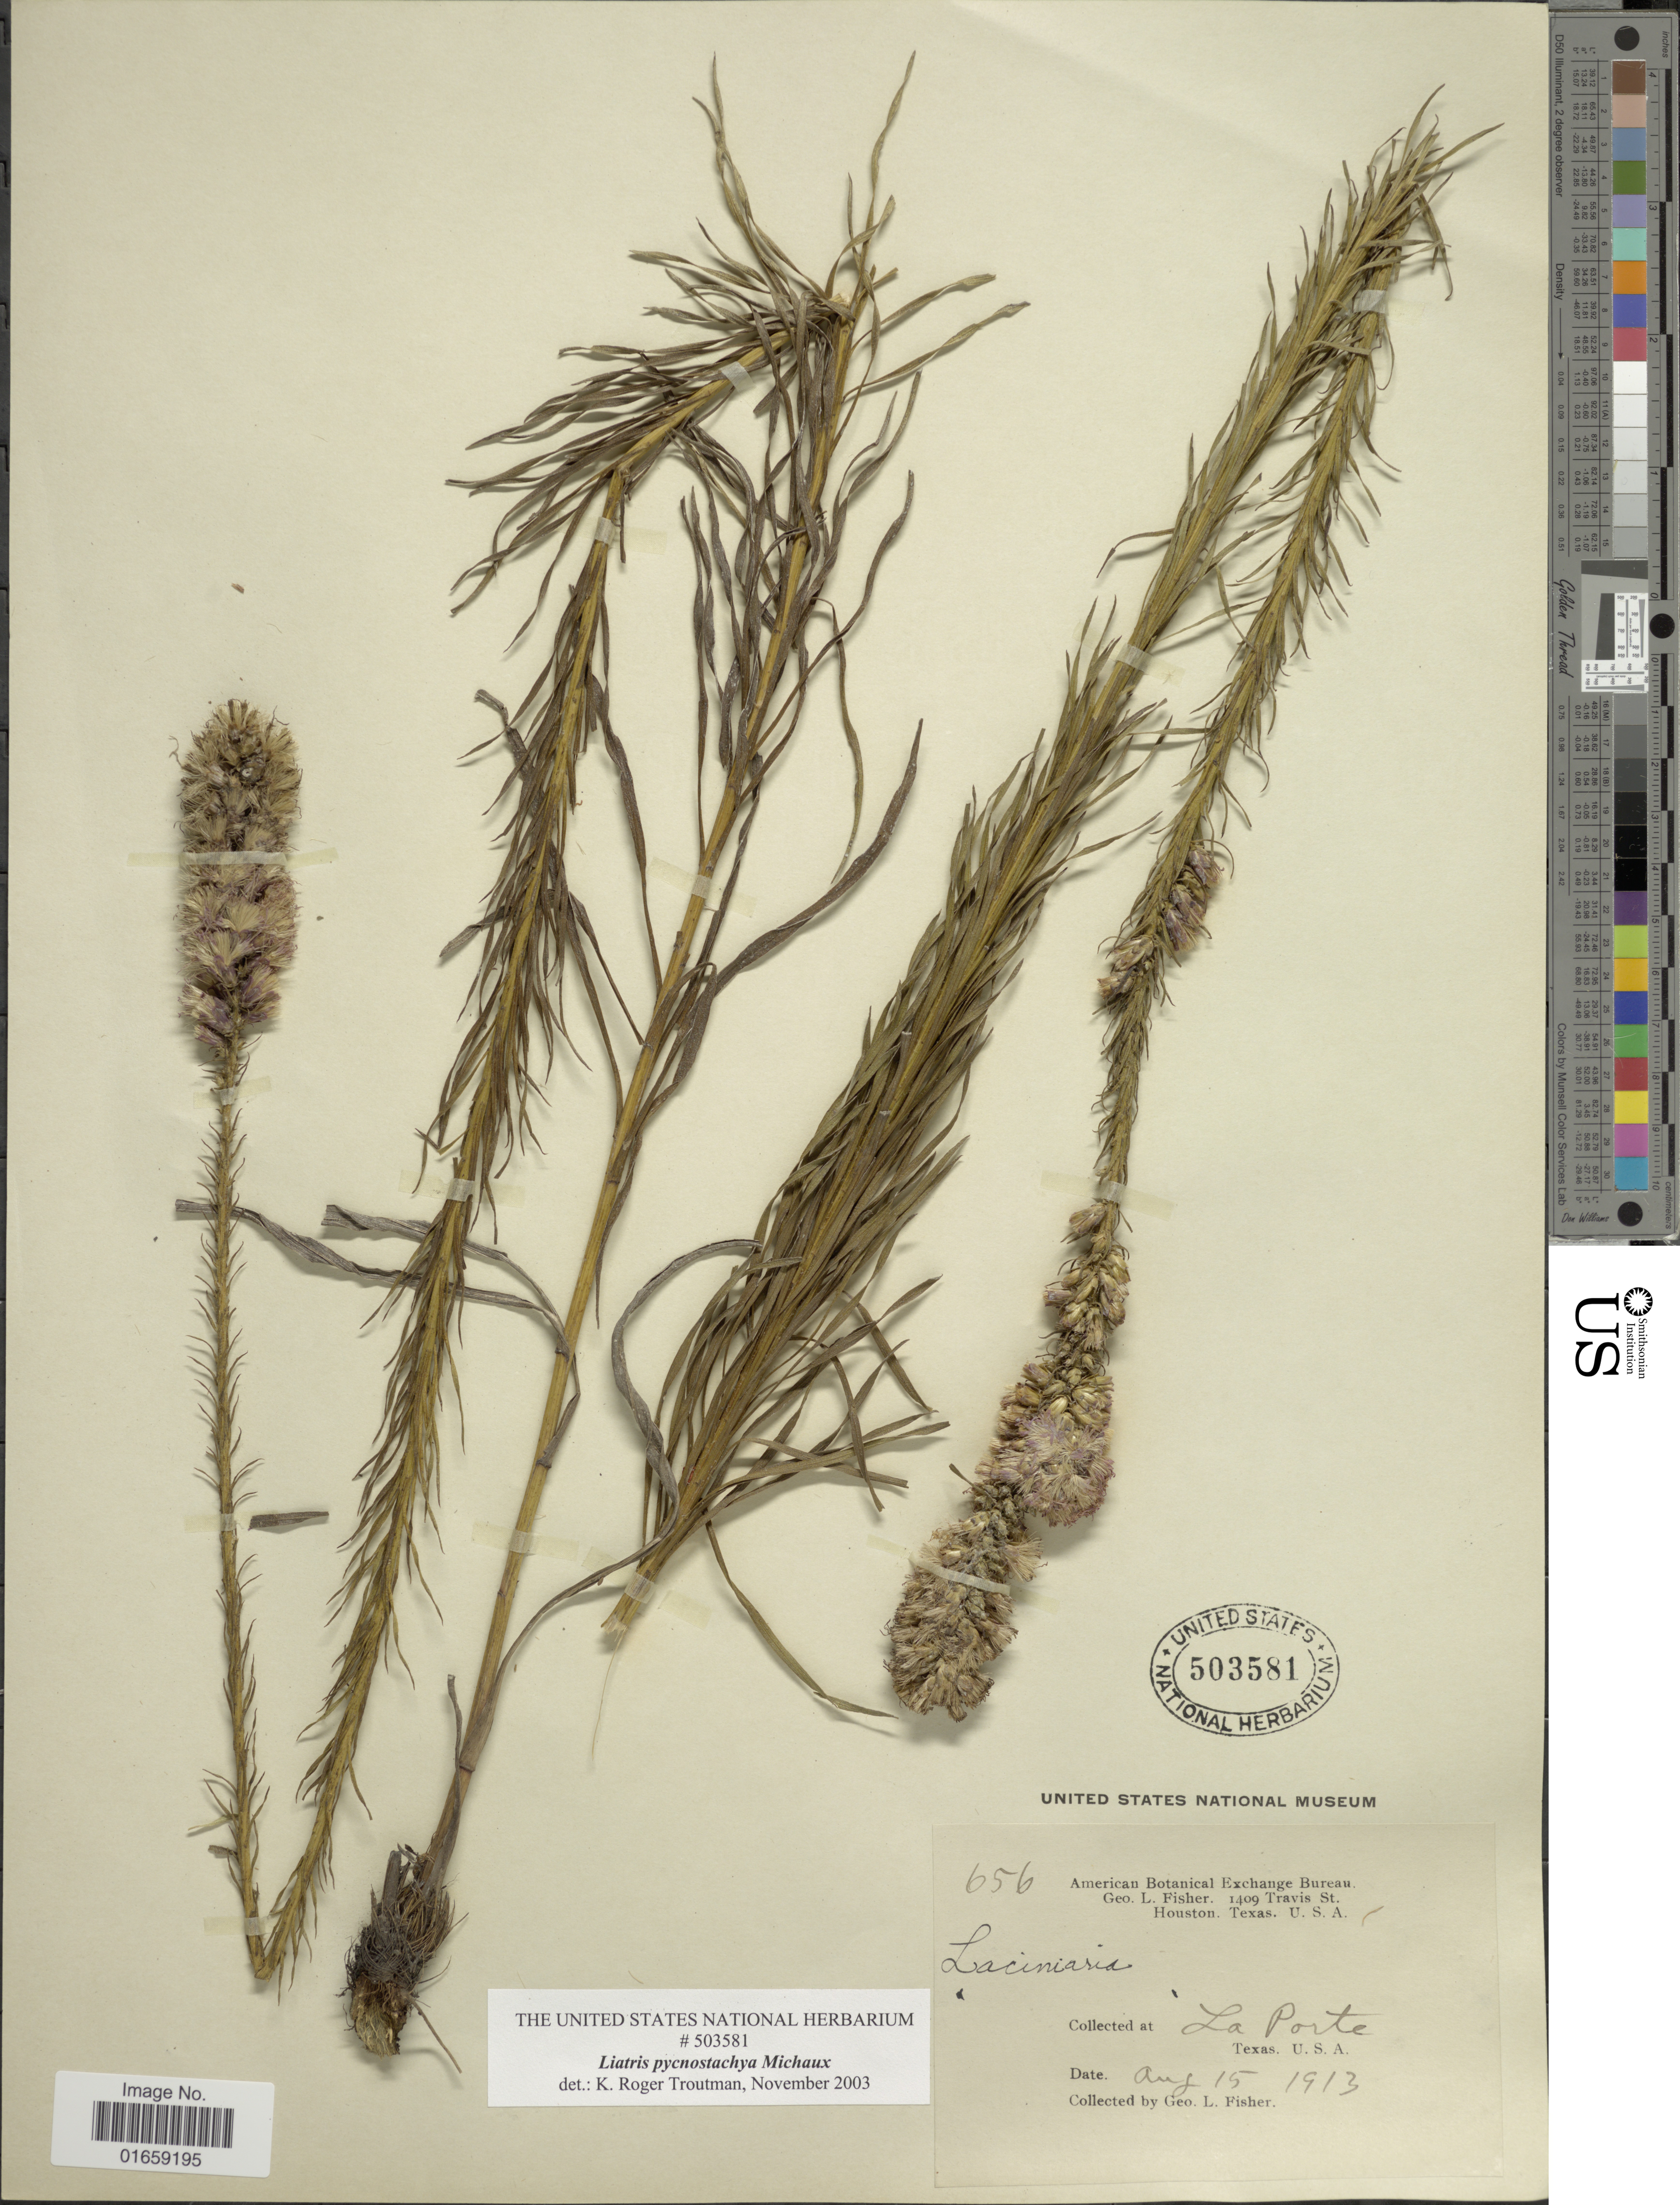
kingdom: Plantae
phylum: Tracheophyta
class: Magnoliopsida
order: Asterales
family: Asteraceae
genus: Liatris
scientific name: Liatris pycnostachya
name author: Michx.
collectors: G. L. Fisher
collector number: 656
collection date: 1913-08-15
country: United States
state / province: Texas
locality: La Porte, Texas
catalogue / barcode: US 503581